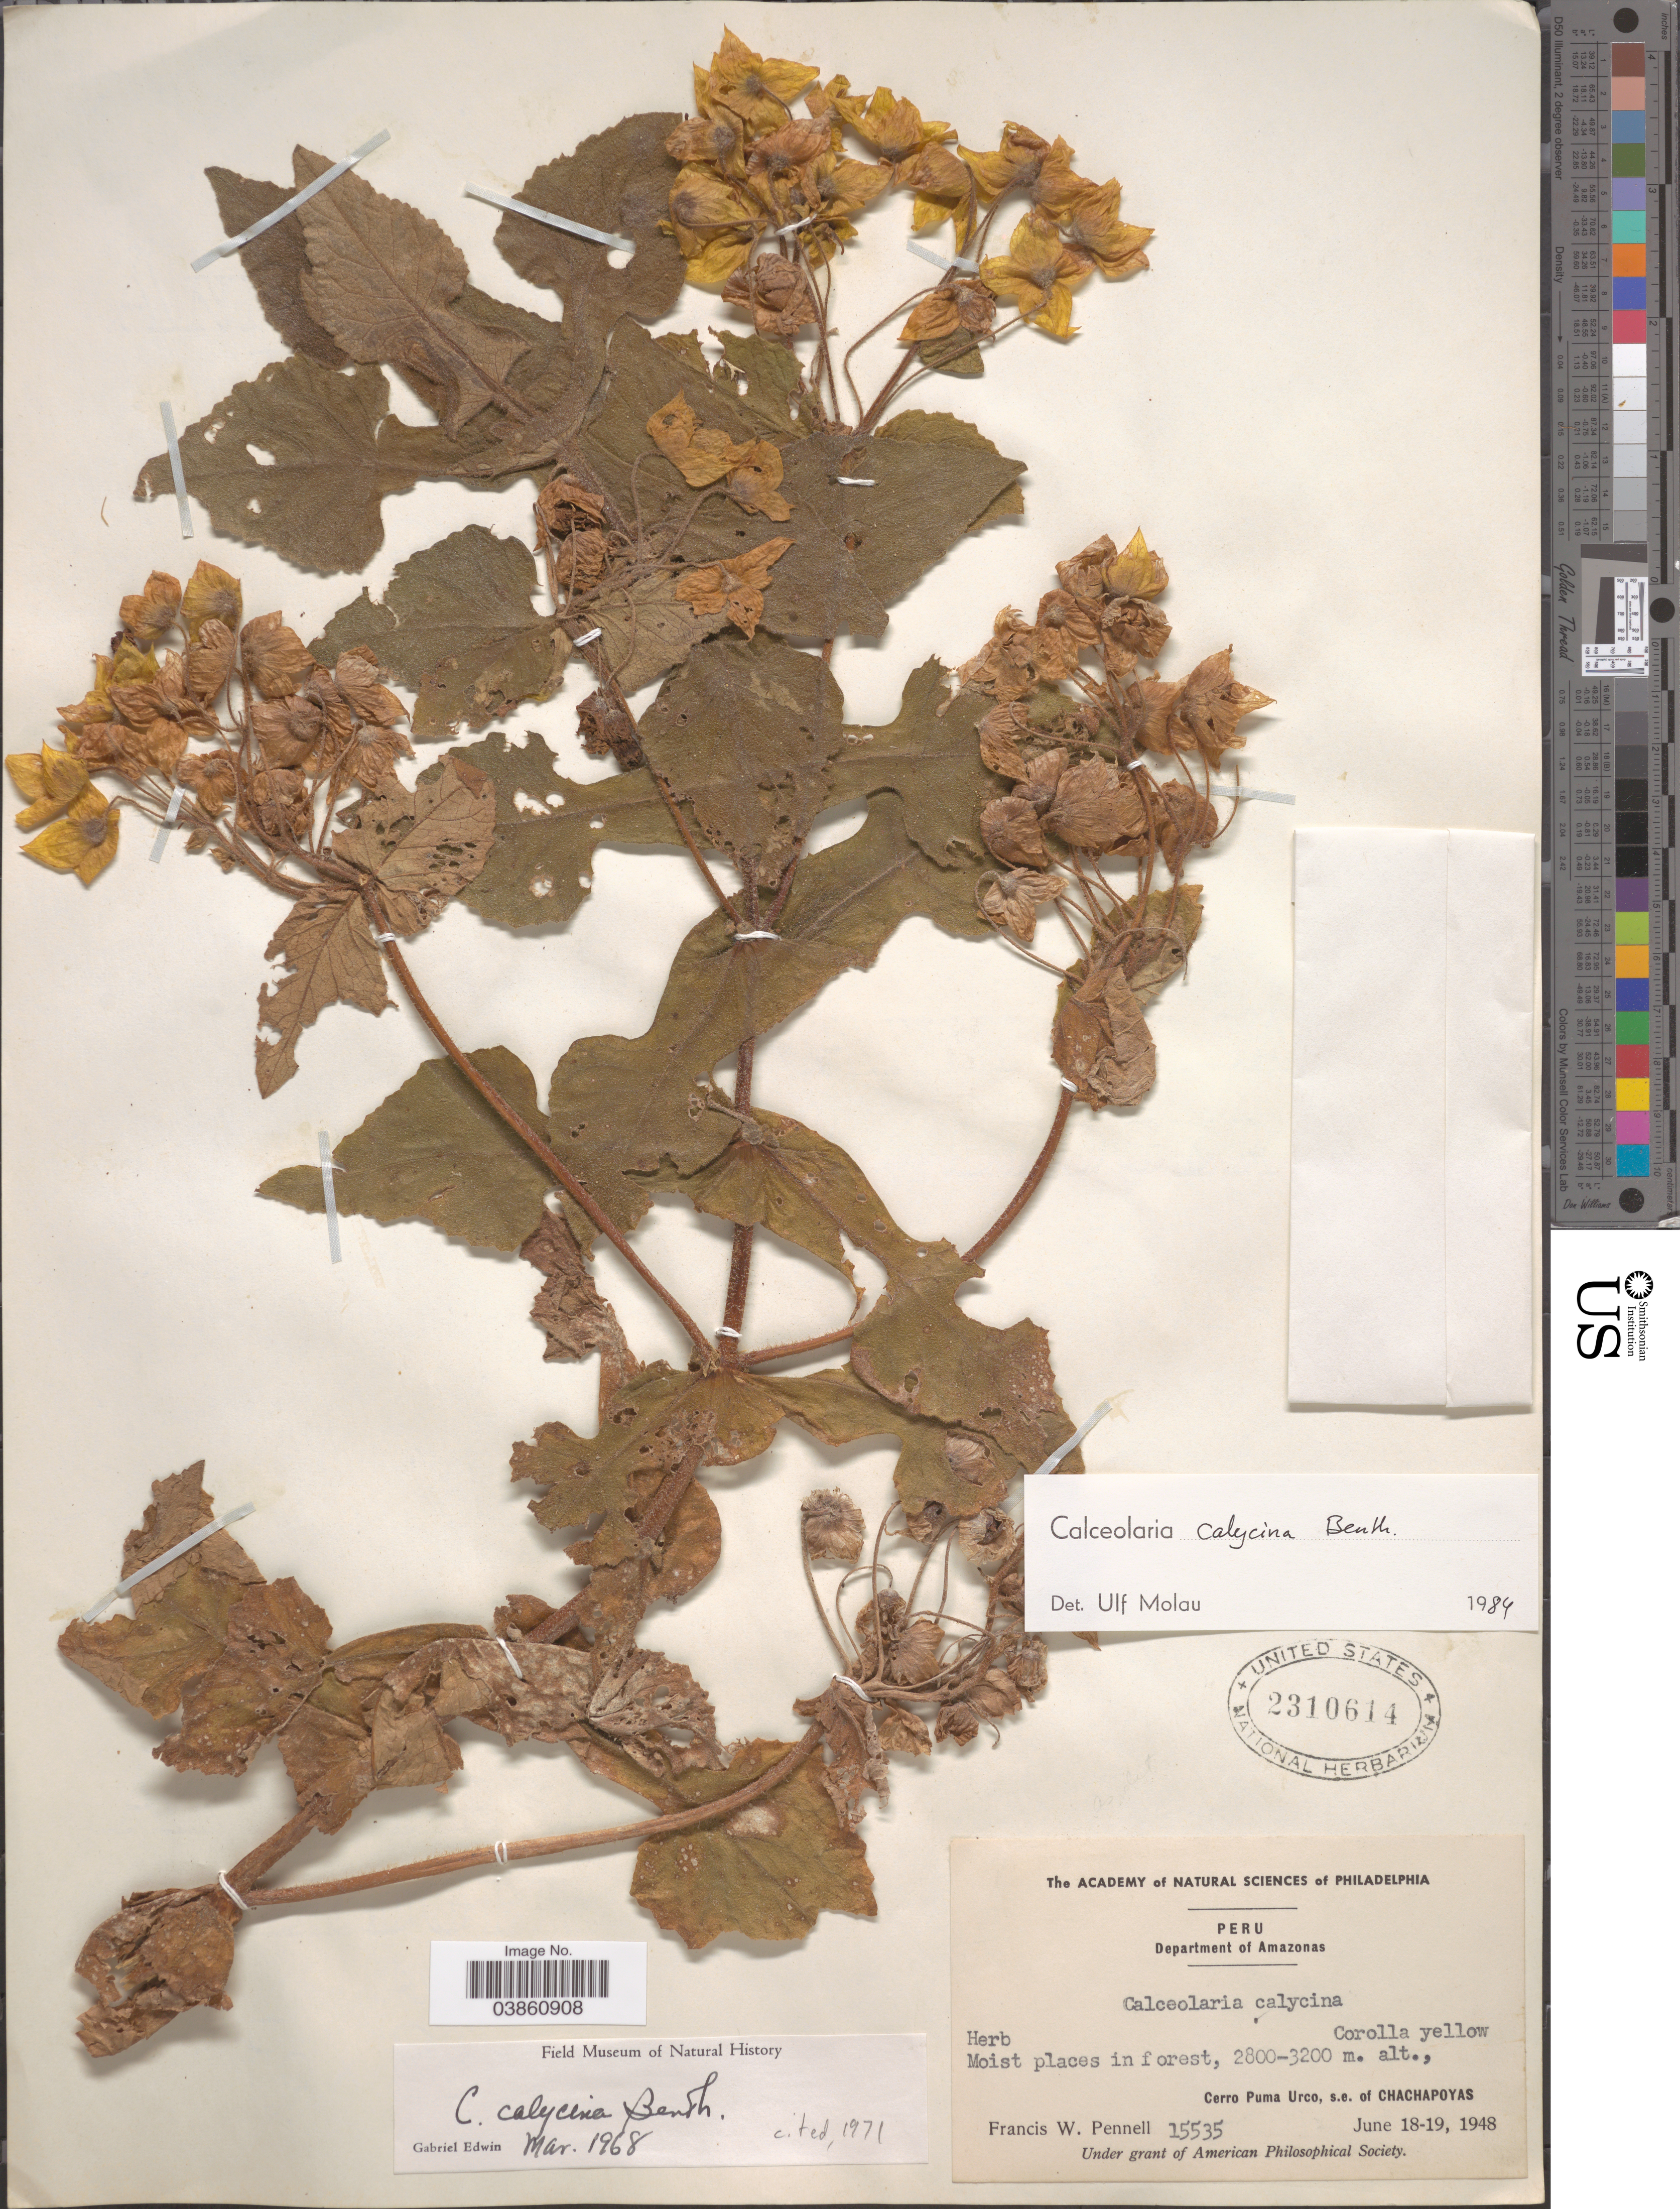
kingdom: Plantae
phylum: Tracheophyta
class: Magnoliopsida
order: Lamiales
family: Calceolariaceae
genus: Calceolaria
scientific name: Calceolaria calycina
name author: Benth.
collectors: F. W. Pennell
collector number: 15535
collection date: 1948-06-18/1948-06-19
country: Peru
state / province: Amazonas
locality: Department of Amazonas. Cerro Puma Urco, s.e. of Chachapoyas.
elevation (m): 2800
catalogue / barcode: US 2310614